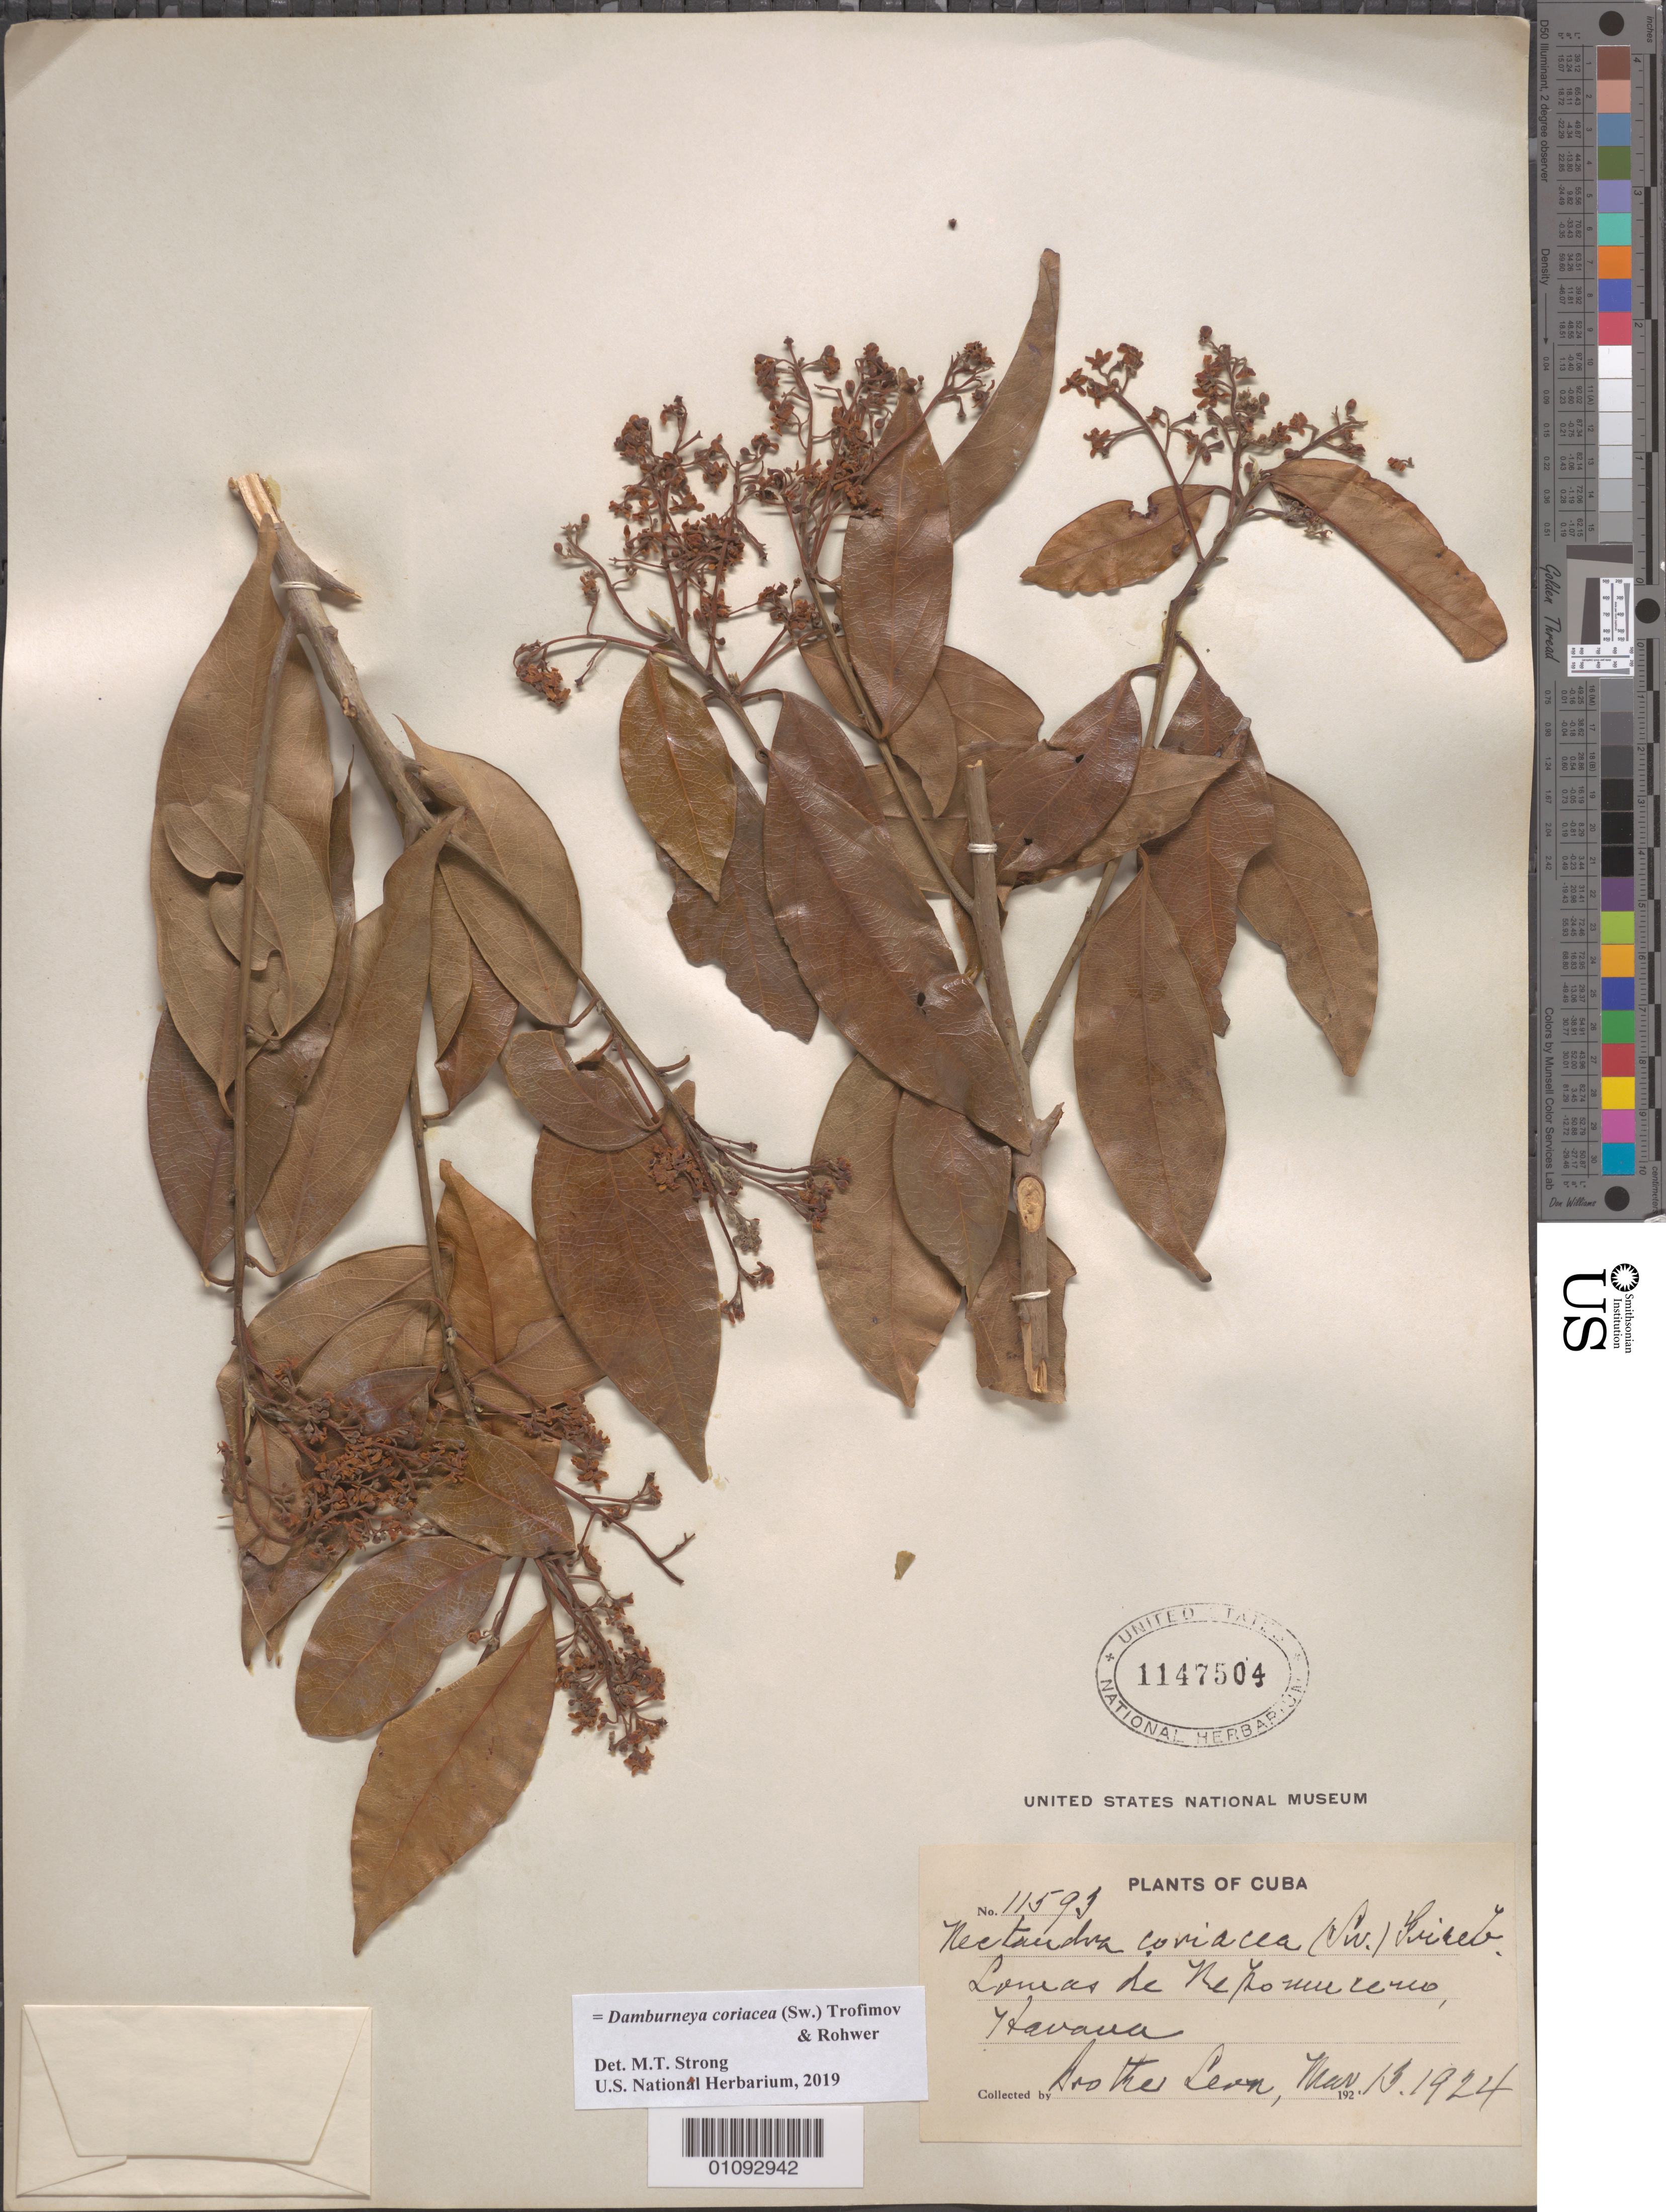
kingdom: Plantae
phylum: Tracheophyta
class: Magnoliopsida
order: Laurales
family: Lauraceae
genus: Damburneya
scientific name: Damburneya coriacea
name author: (Sw.) Trofimov & Rohwer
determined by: Strong, M. T., (US), Smithsonian Institution - National Museum of Natural History (UNITED STATES)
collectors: Bro. León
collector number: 11593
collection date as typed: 13 Mar 1924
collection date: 1924-03-13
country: Cuba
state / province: La Habana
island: Cuba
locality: Havana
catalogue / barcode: US 1147504